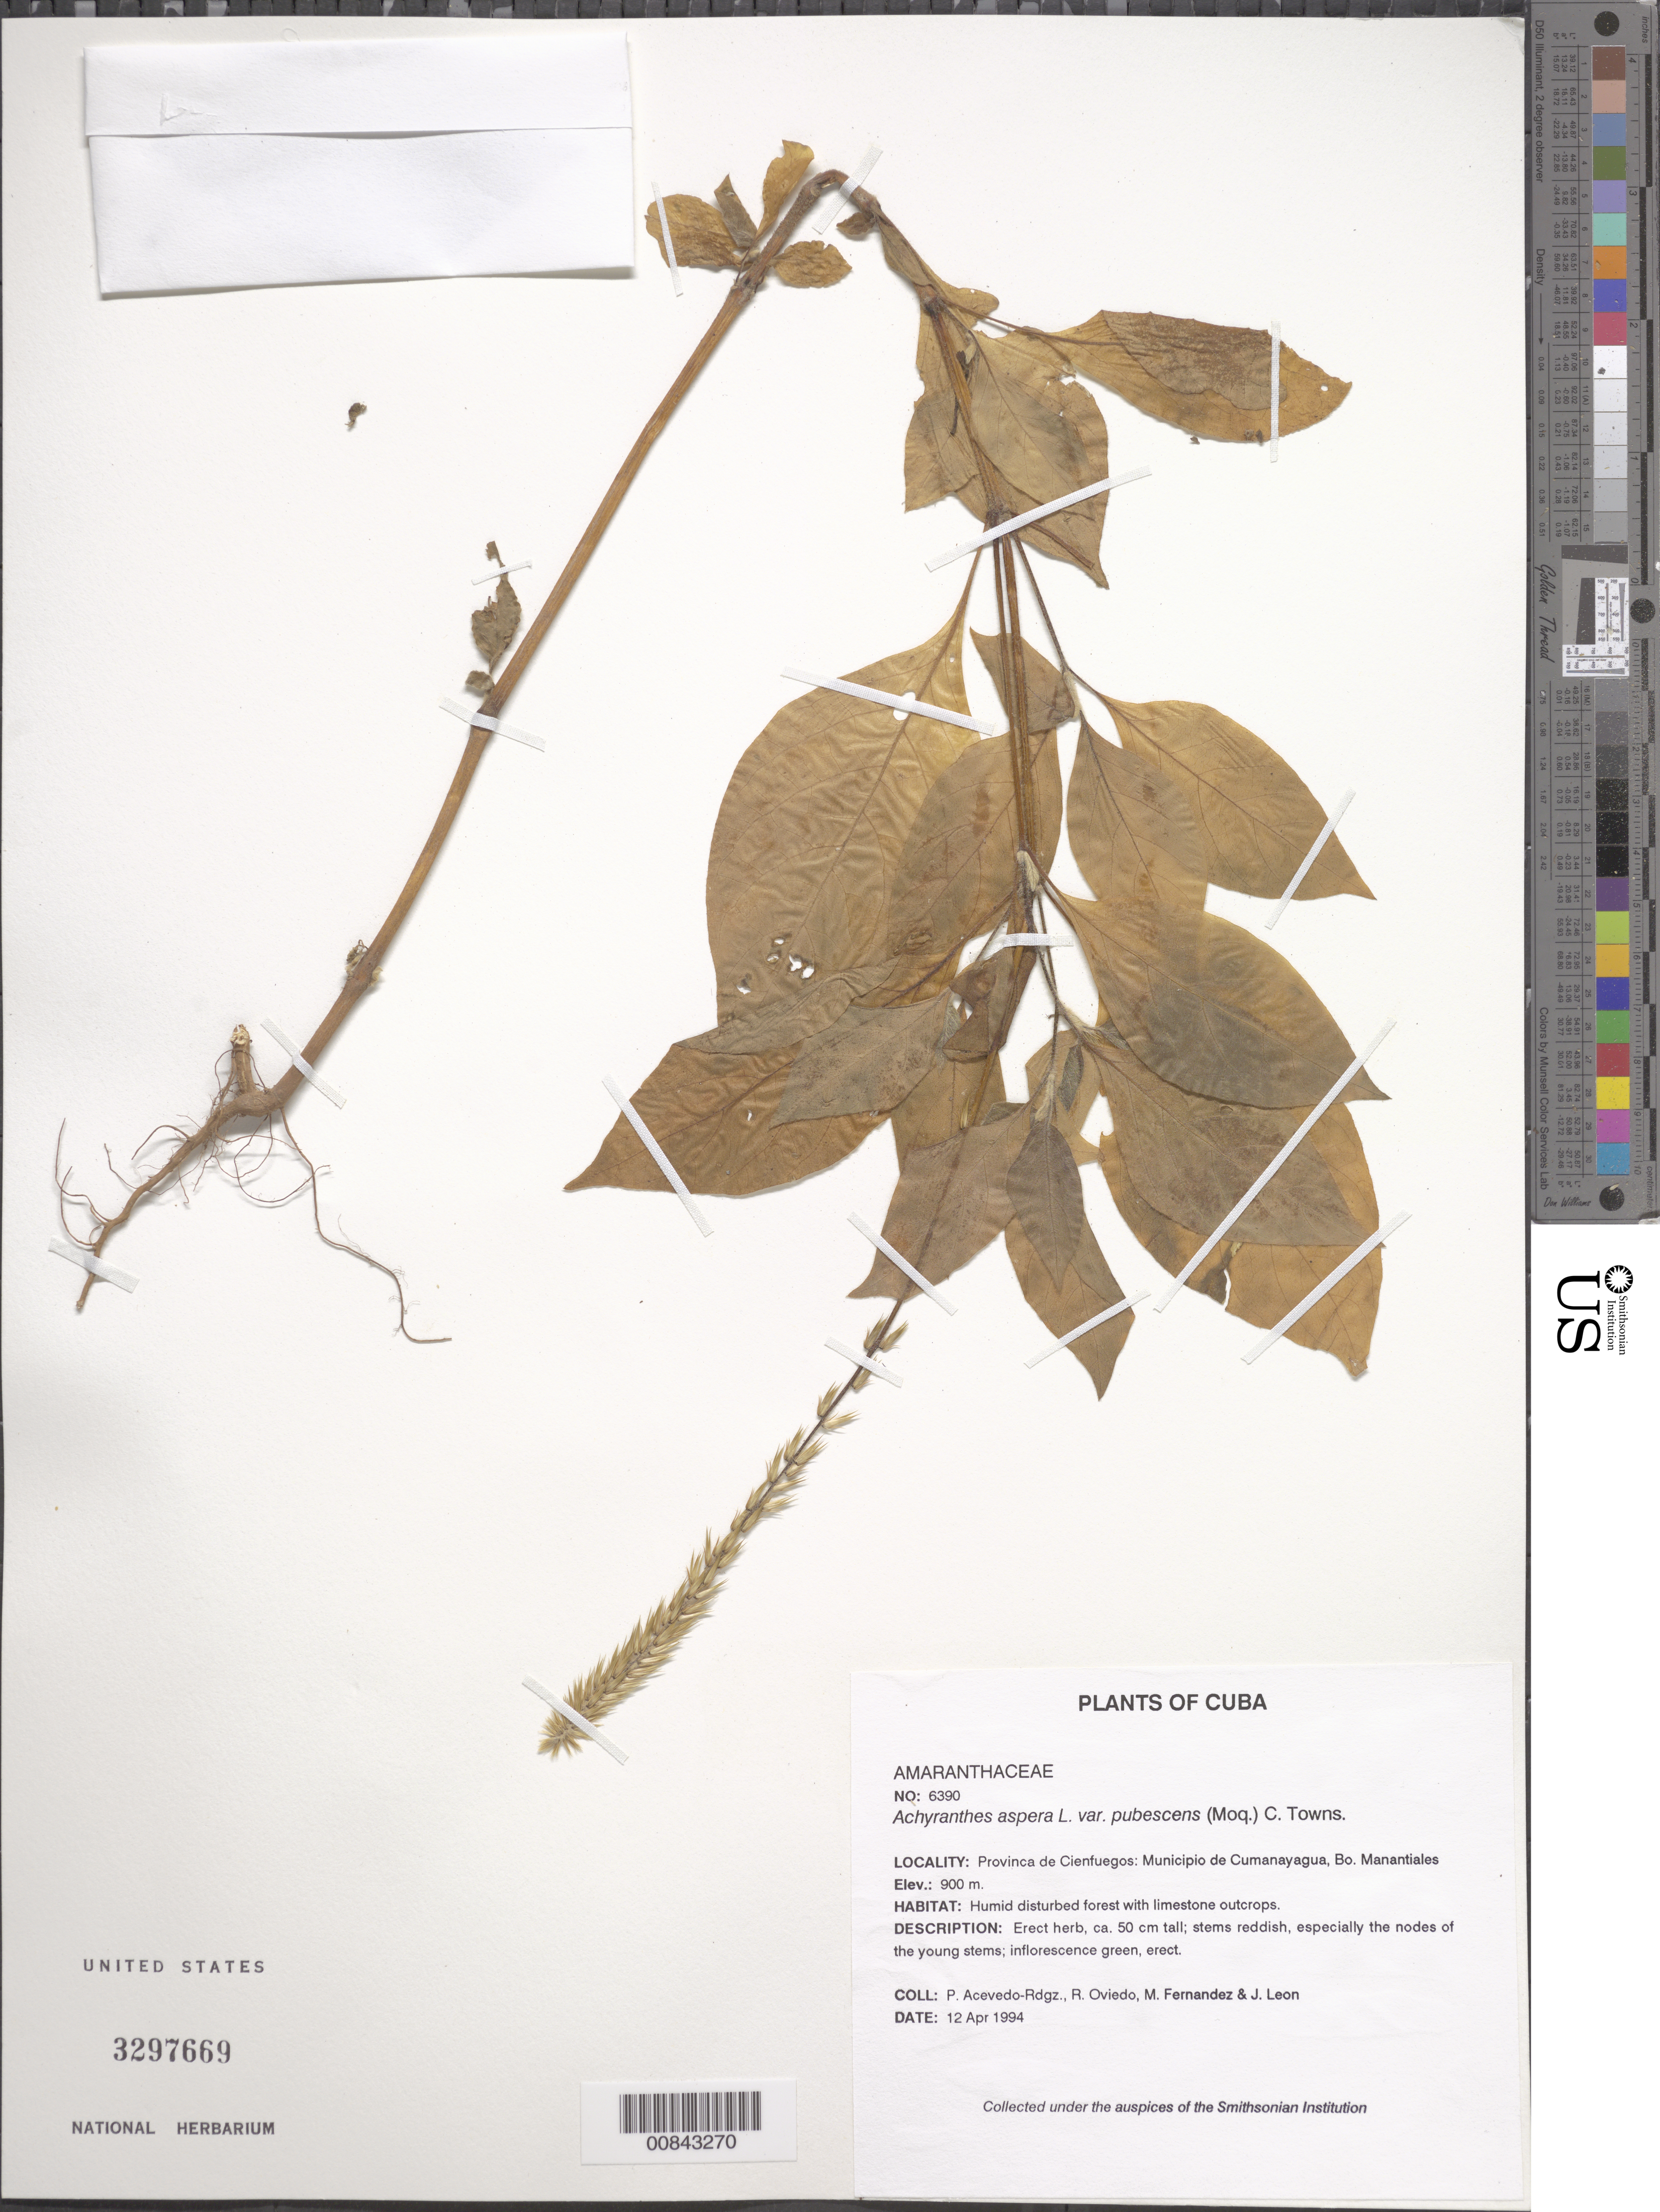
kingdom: Plantae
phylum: Tracheophyta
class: Magnoliopsida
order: Caryophyllales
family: Amaranthaceae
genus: Achyranthes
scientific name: Achyranthes aspera var. pubescens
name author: (Moq.) C. C. Towns.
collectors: P. Acevedo-Rodr., R. Oviedo, M. Fernández & J. León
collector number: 6390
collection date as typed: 12 Apr 1994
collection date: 1994-04-12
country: Cuba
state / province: Cienfuegos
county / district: Municipio de Cumanayagua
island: Cuba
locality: Bo Manantiales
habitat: Humid disturbed forest with limestone outcrops.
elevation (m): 900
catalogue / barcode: US 3297669